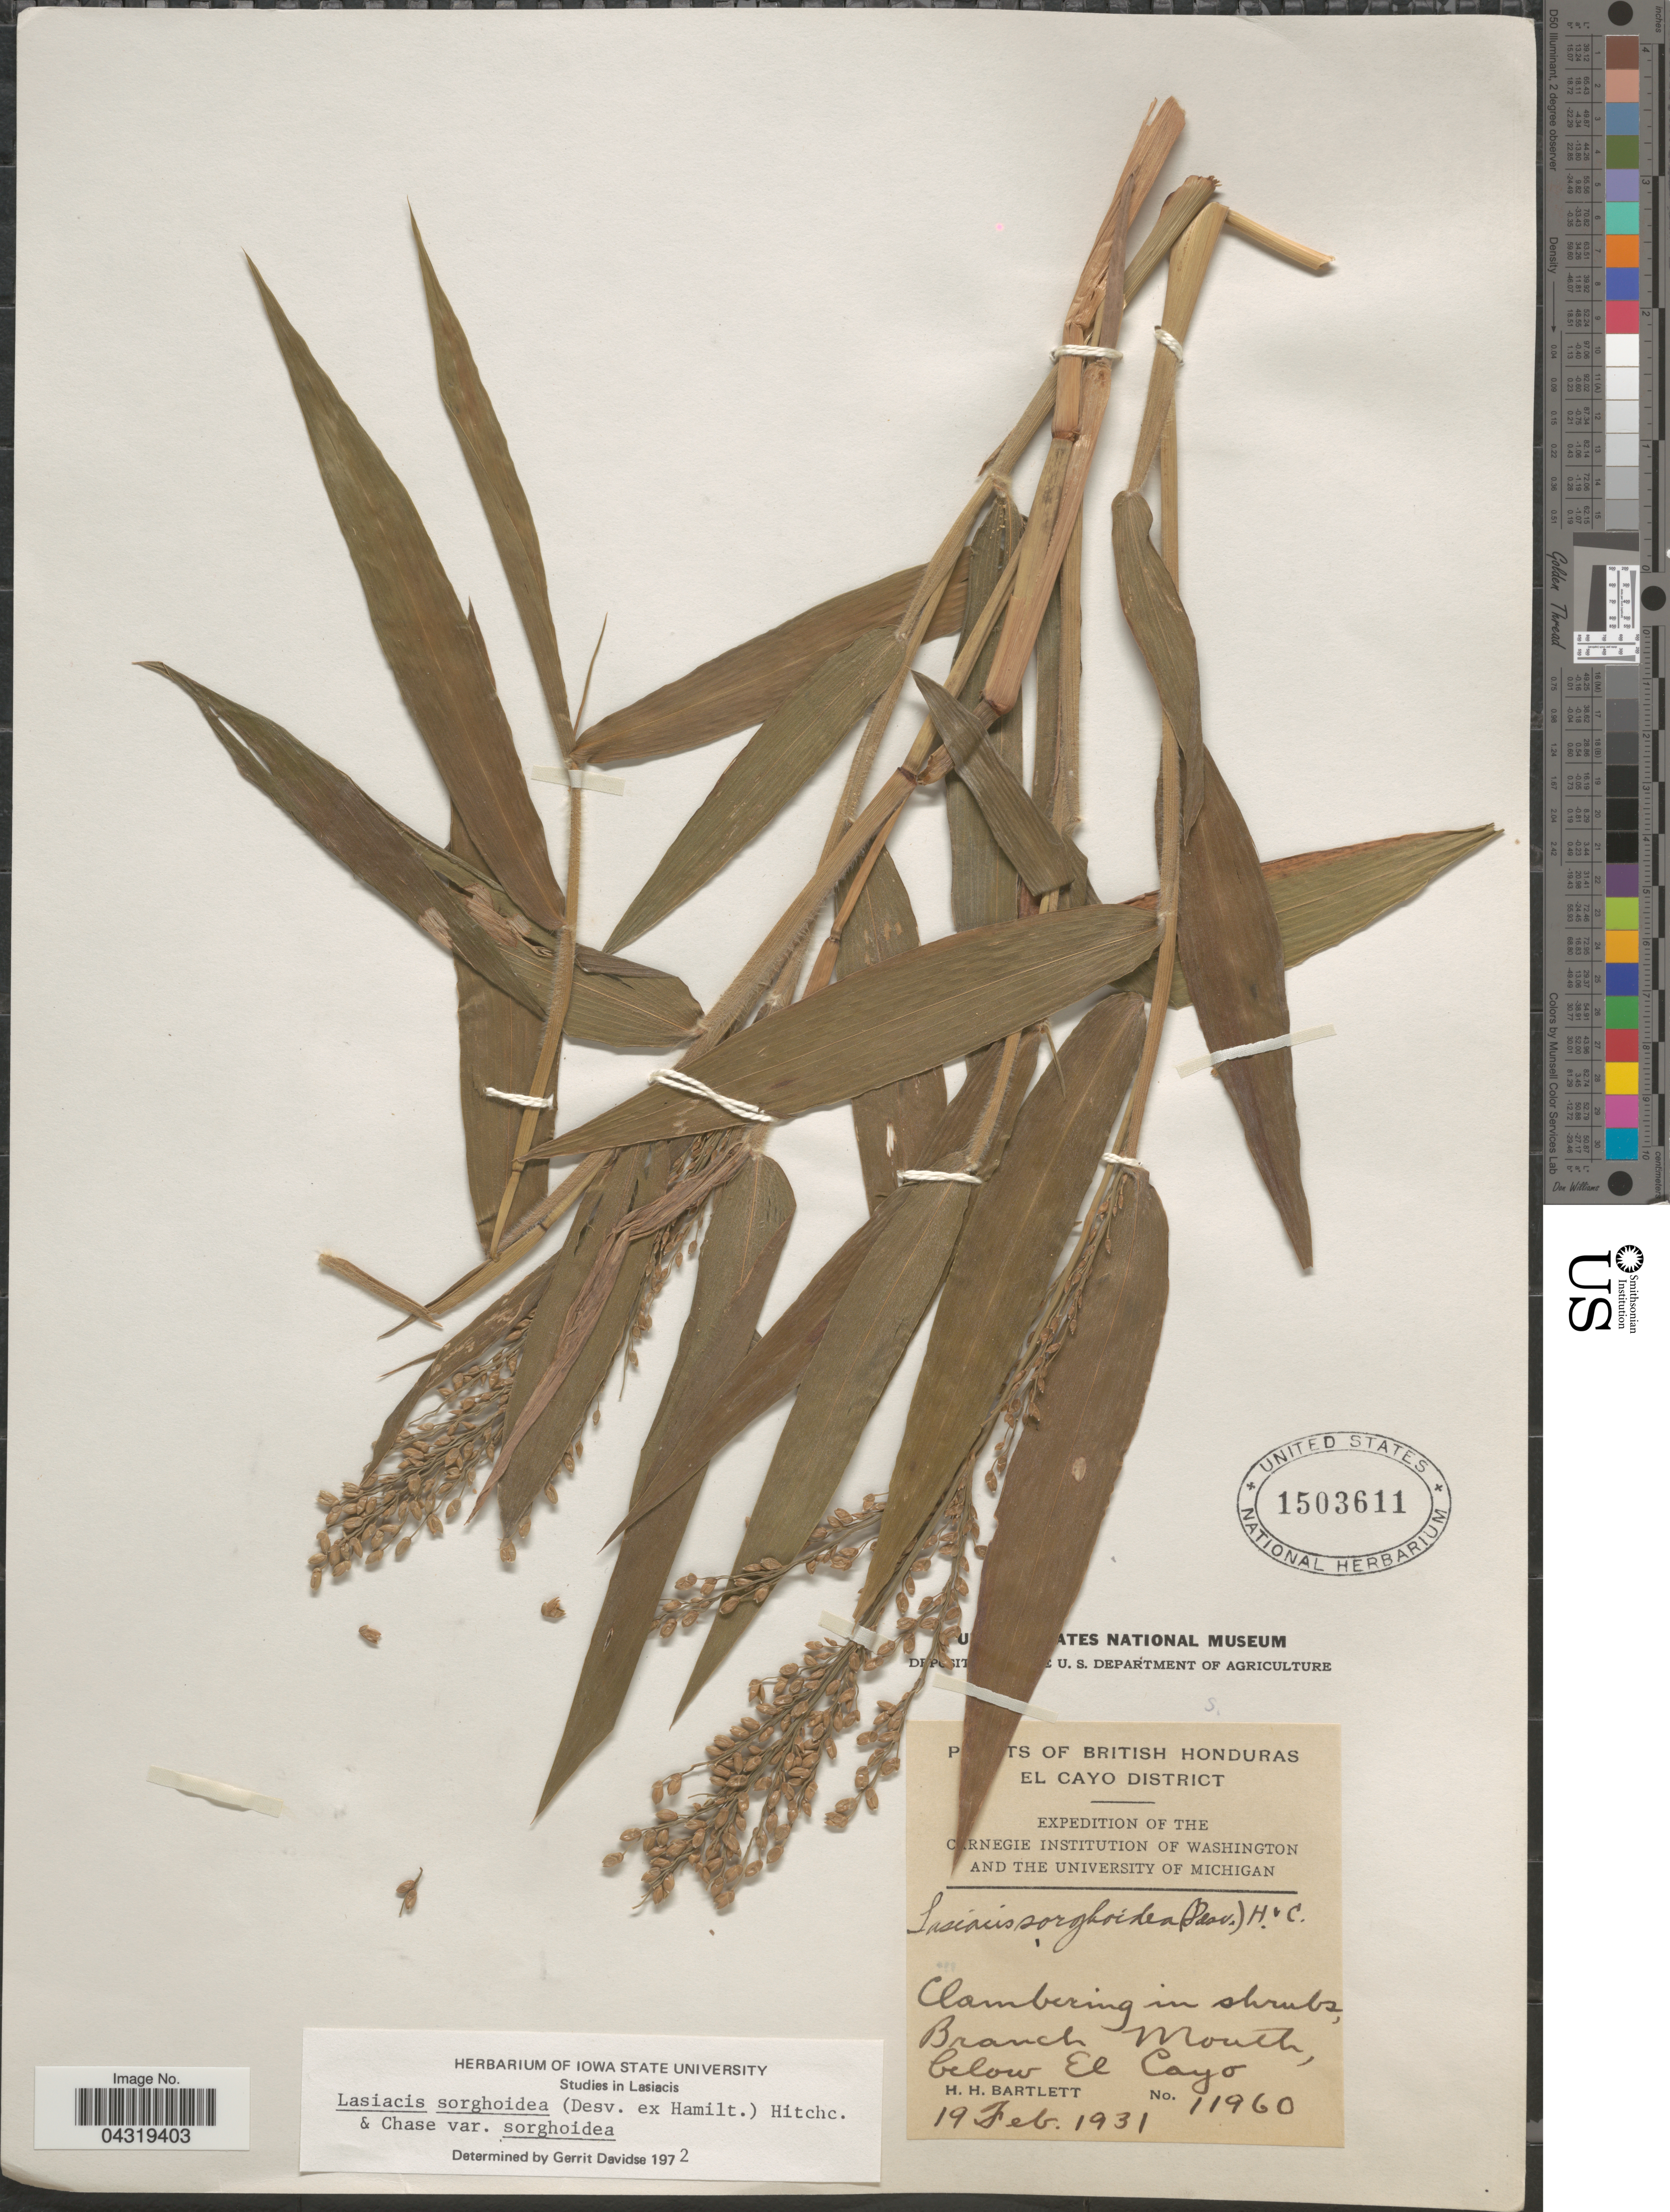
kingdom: Plantae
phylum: Tracheophyta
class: Liliopsida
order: Poales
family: Poaceae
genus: Lasiacis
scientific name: Lasiacis sorghoidea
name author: (Desv. ex Ham.) Hitchc. & Chase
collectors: H. H. Bartlett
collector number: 11960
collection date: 1931-02-19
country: Belize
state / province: Cayo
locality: British Honduras. El Cayo District. Expedition of the Carnegie Institution of Washington and the University of Michigan. Branch Mouth, below El Cayo.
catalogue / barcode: US 1503611